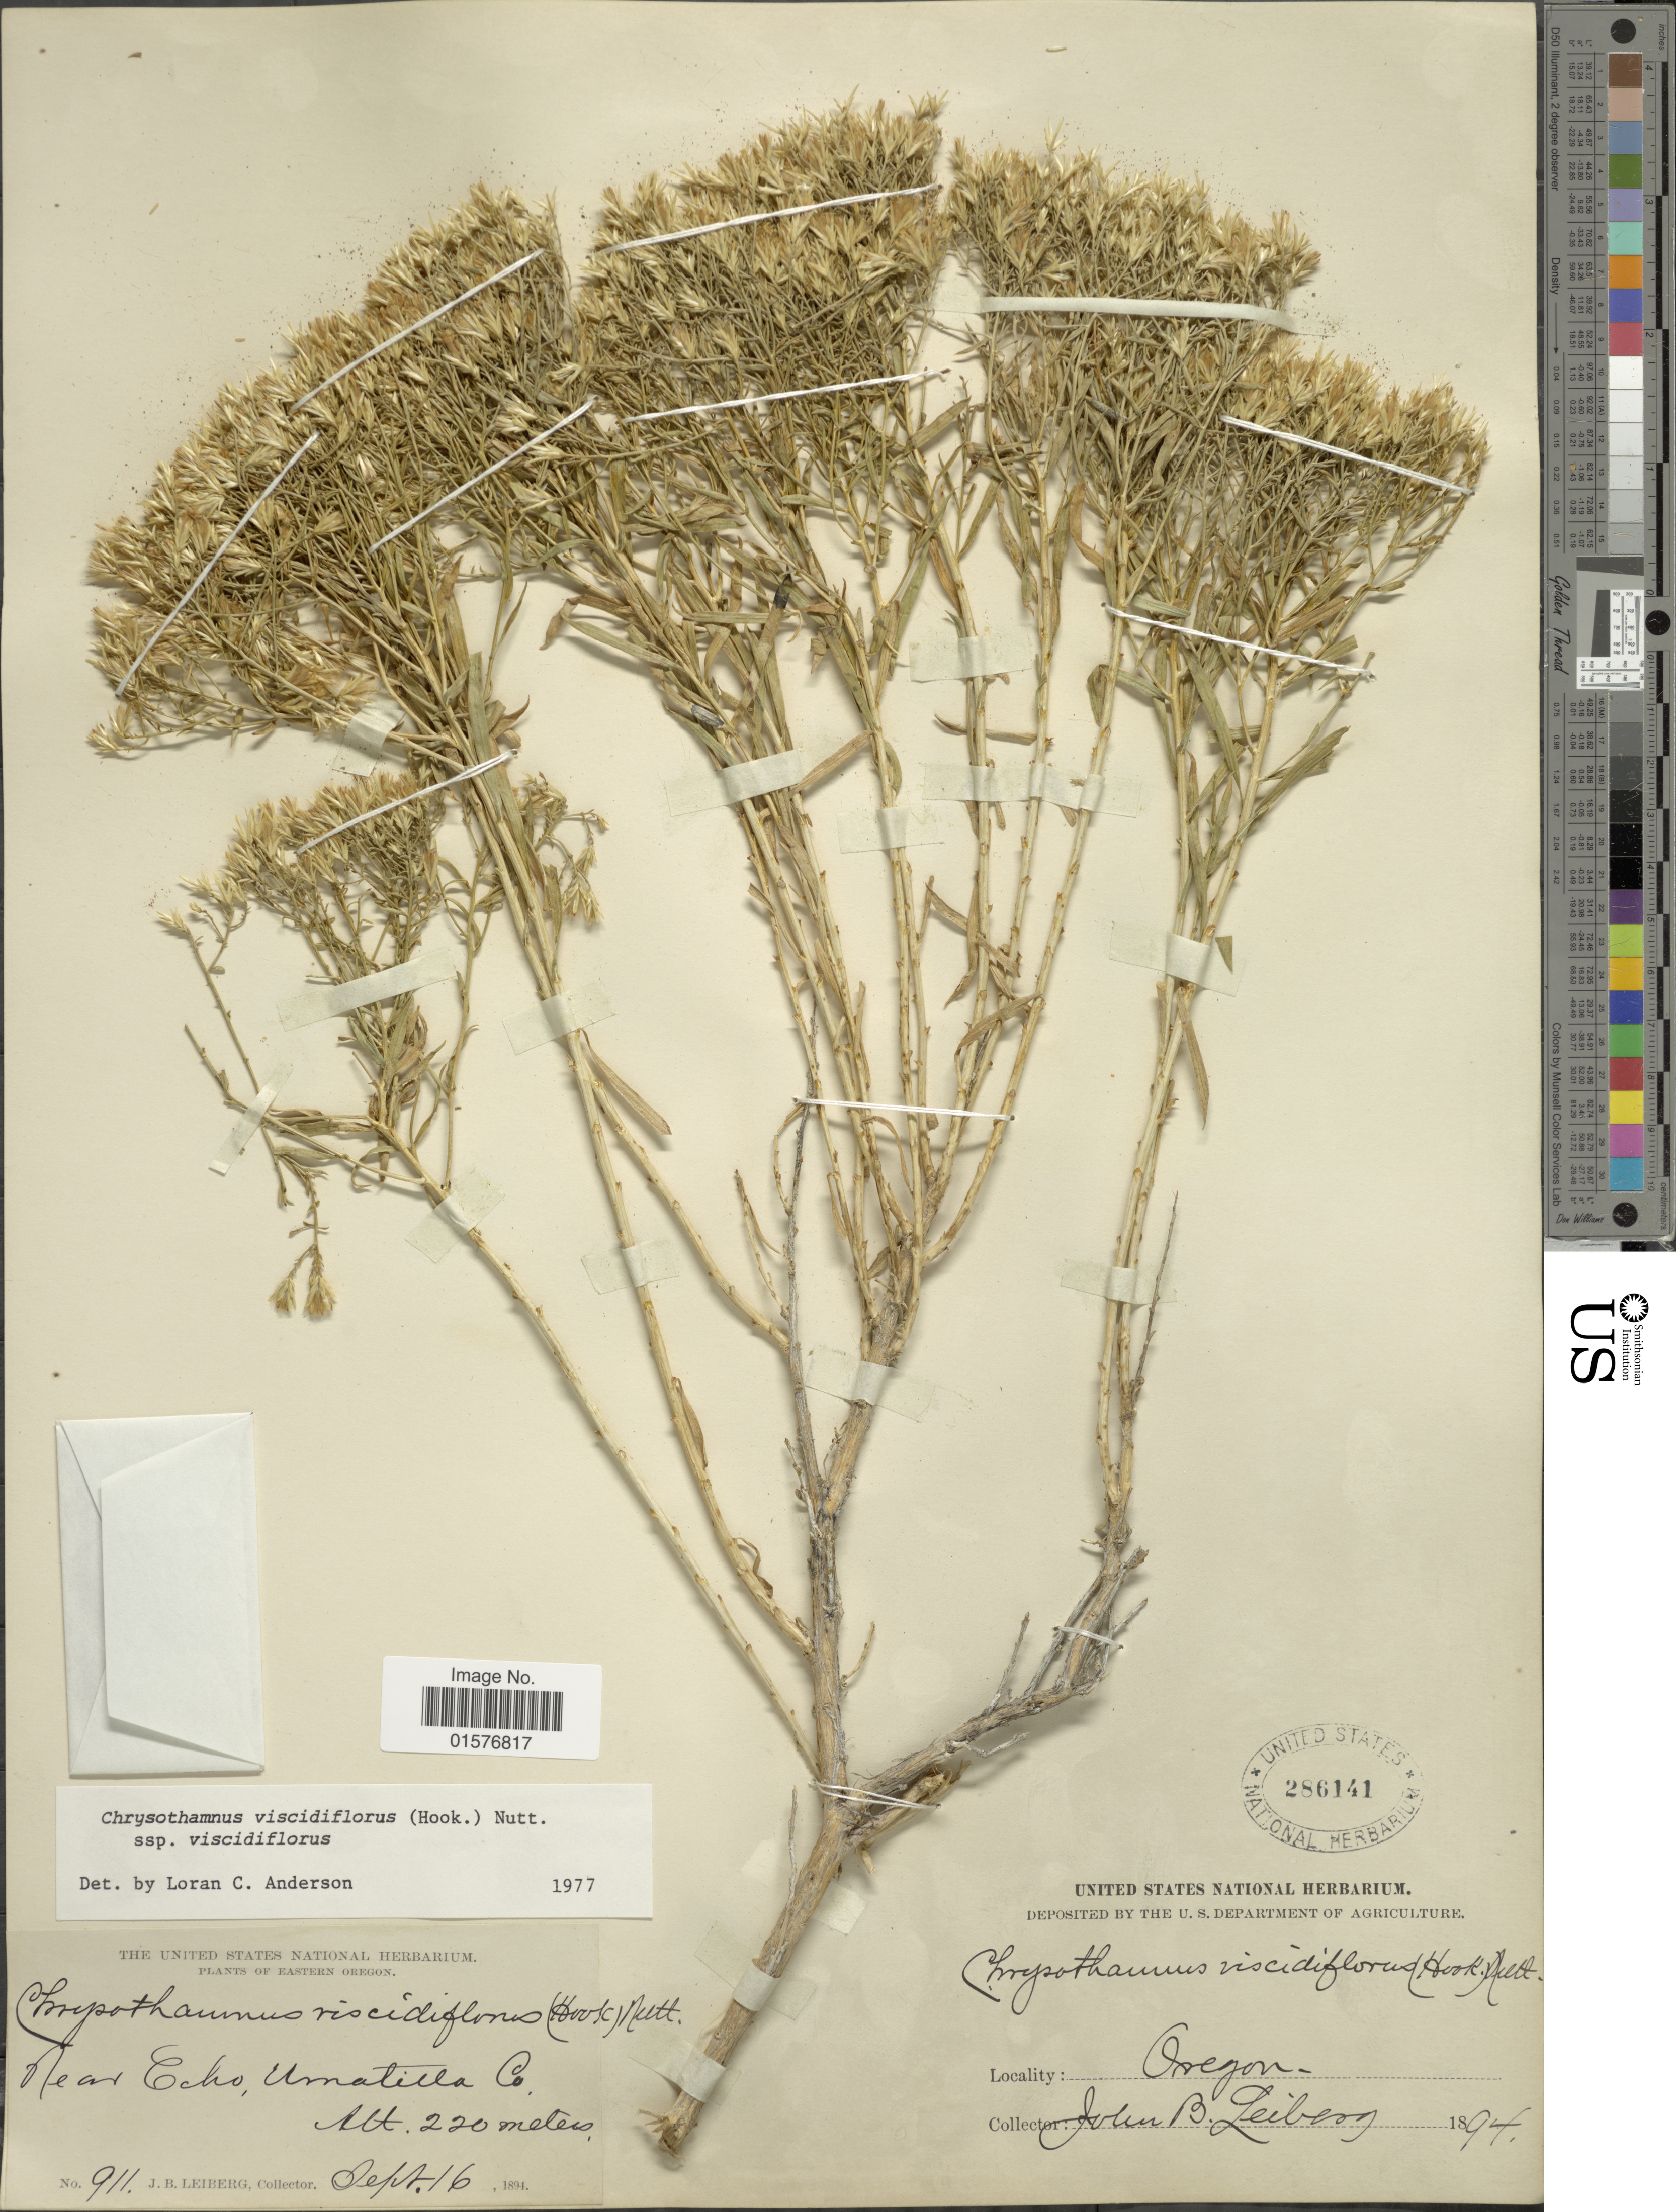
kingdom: Plantae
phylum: Tracheophyta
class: Magnoliopsida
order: Asterales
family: Asteraceae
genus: Chrysothamnus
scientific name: Chrysothamnus viscidiflorus subsp. viscidiflorus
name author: (Hook.) Nutt.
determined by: Urbatsch, Lowell E., Curator (LSU), Louisiana State University (UNITED STATES)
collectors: J. B. Leiberg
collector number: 911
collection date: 1894-09-16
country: United States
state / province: Oregon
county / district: Umatilla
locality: Near Echo, Umatilla Co.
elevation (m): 220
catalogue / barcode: US 286141